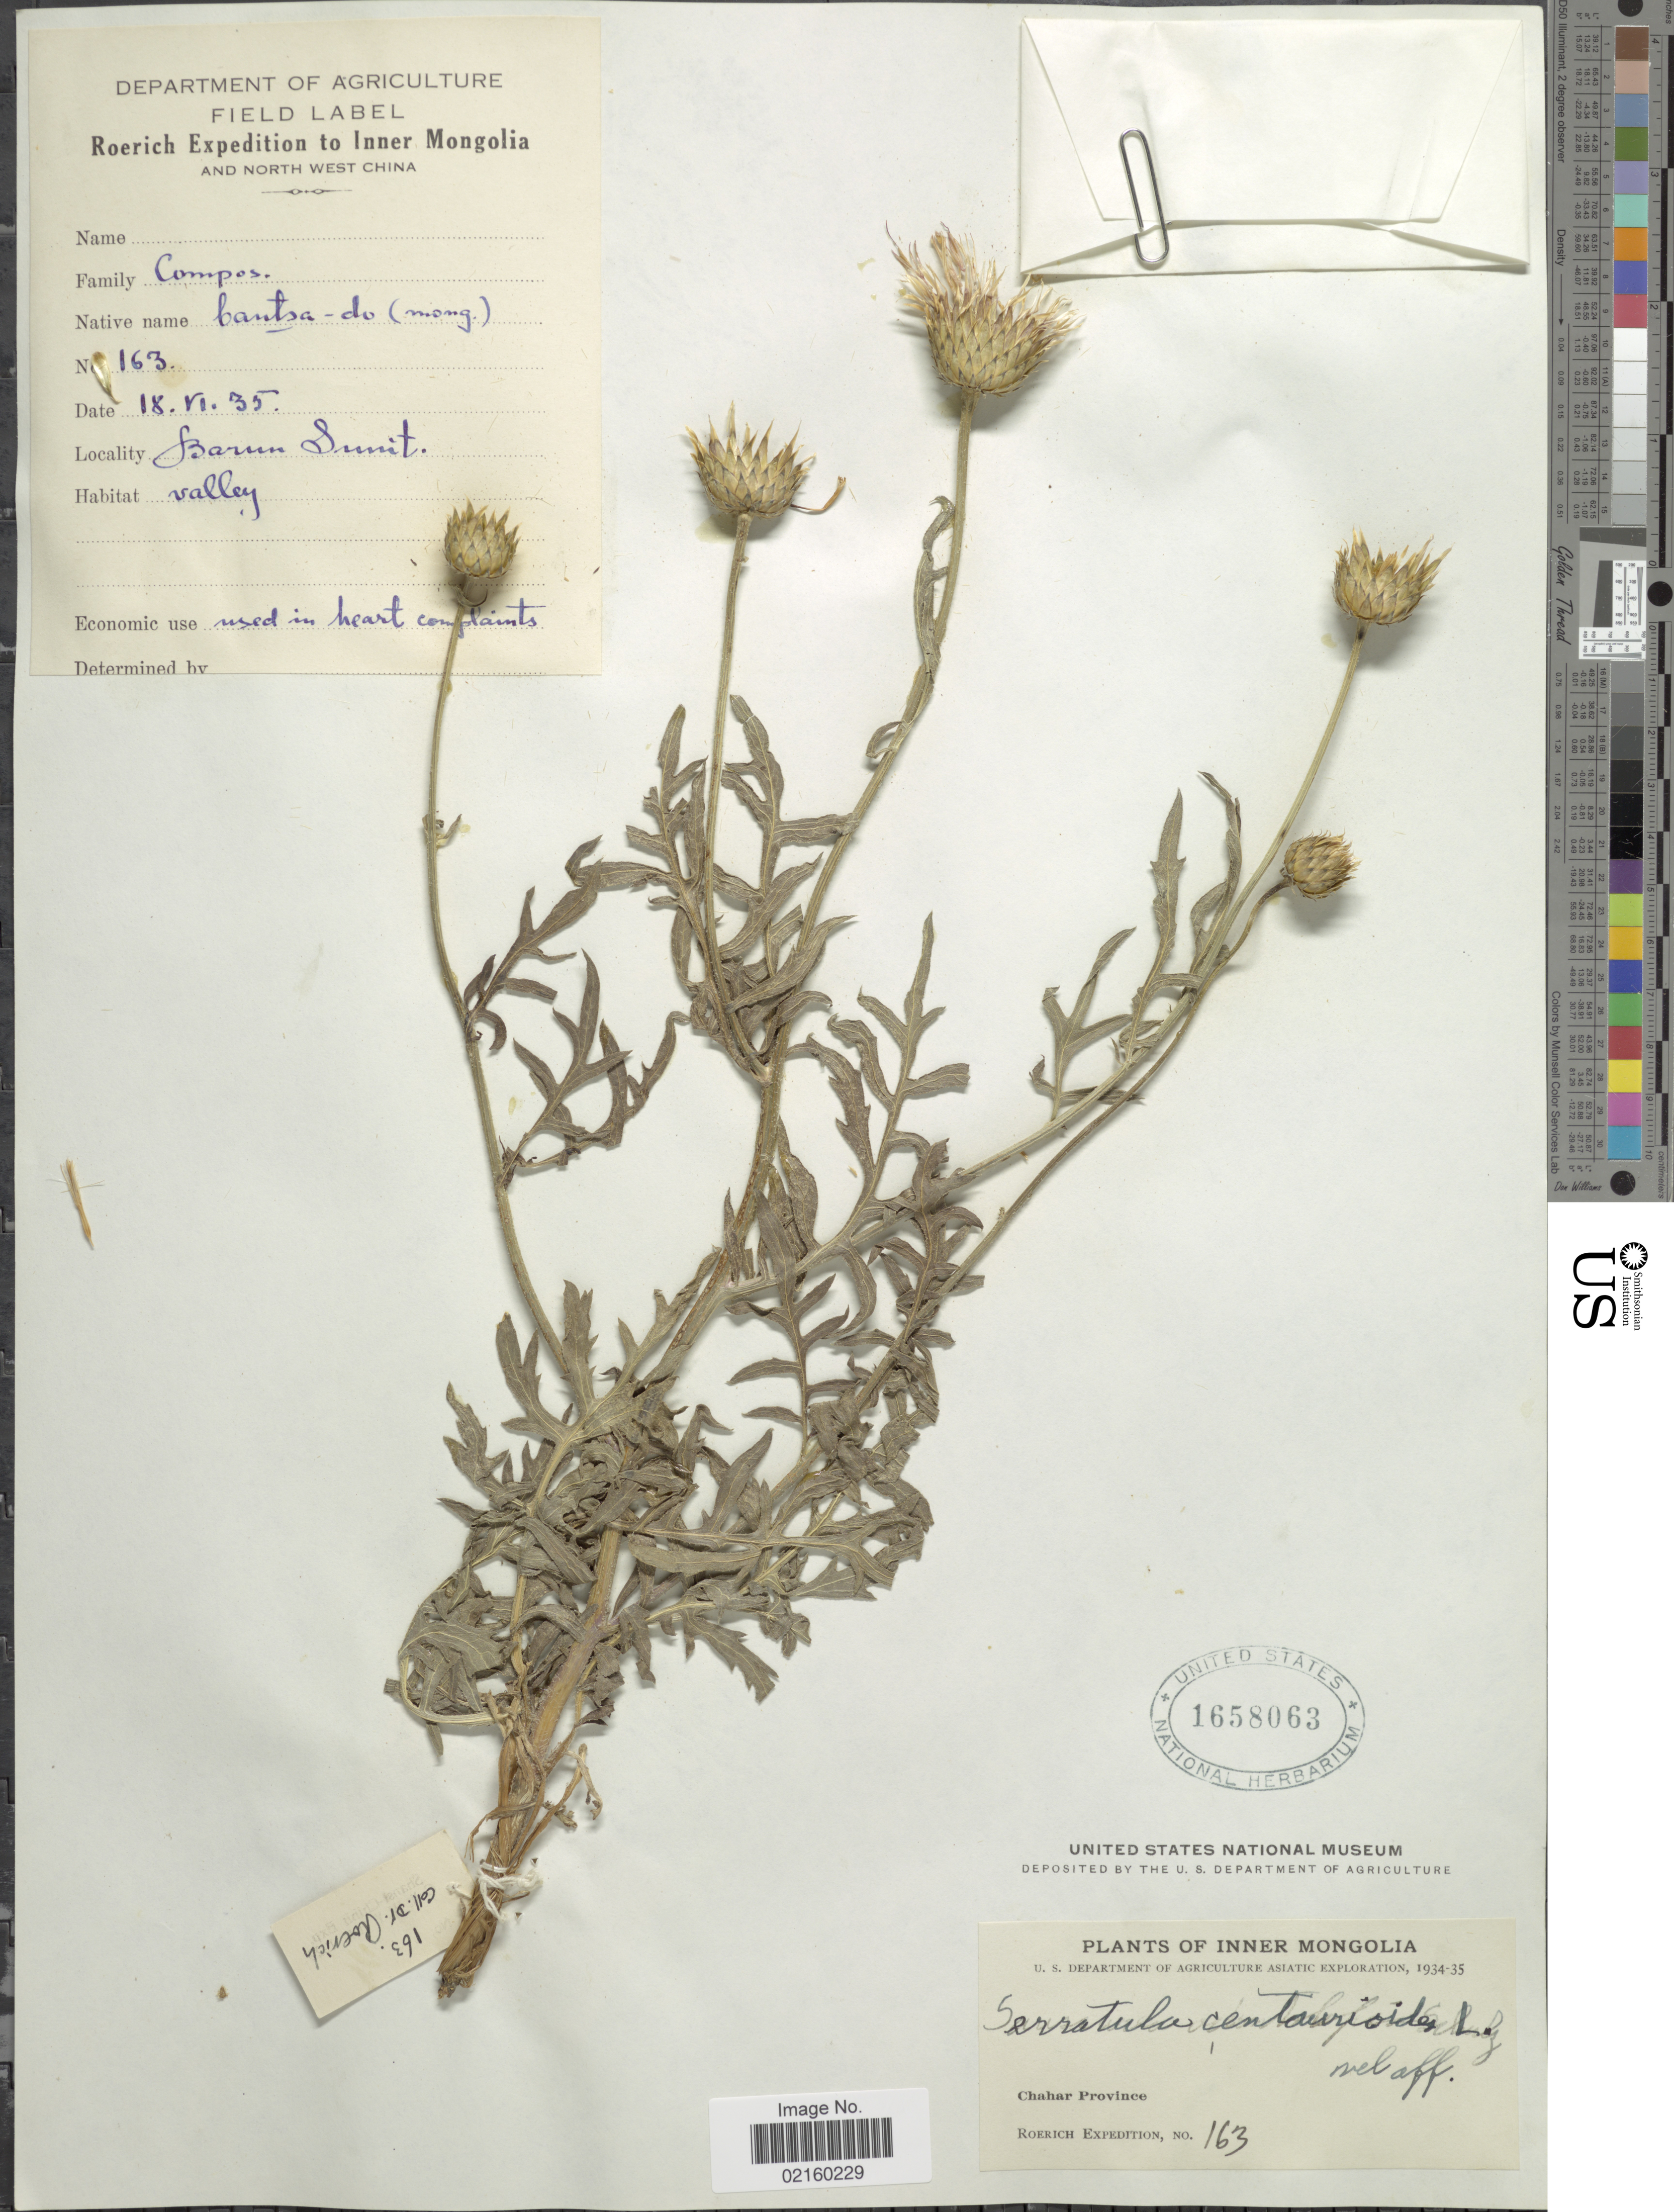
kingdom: Plantae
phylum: Tracheophyta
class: Magnoliopsida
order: Asterales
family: Asteraceae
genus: Serratula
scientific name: Serratula centauroides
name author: L.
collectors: Roerich Expedition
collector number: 163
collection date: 1935-06-18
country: China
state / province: Nei Monggol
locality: Inner Mongolia, Chahar Province, Barun Summit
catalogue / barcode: US 1658063